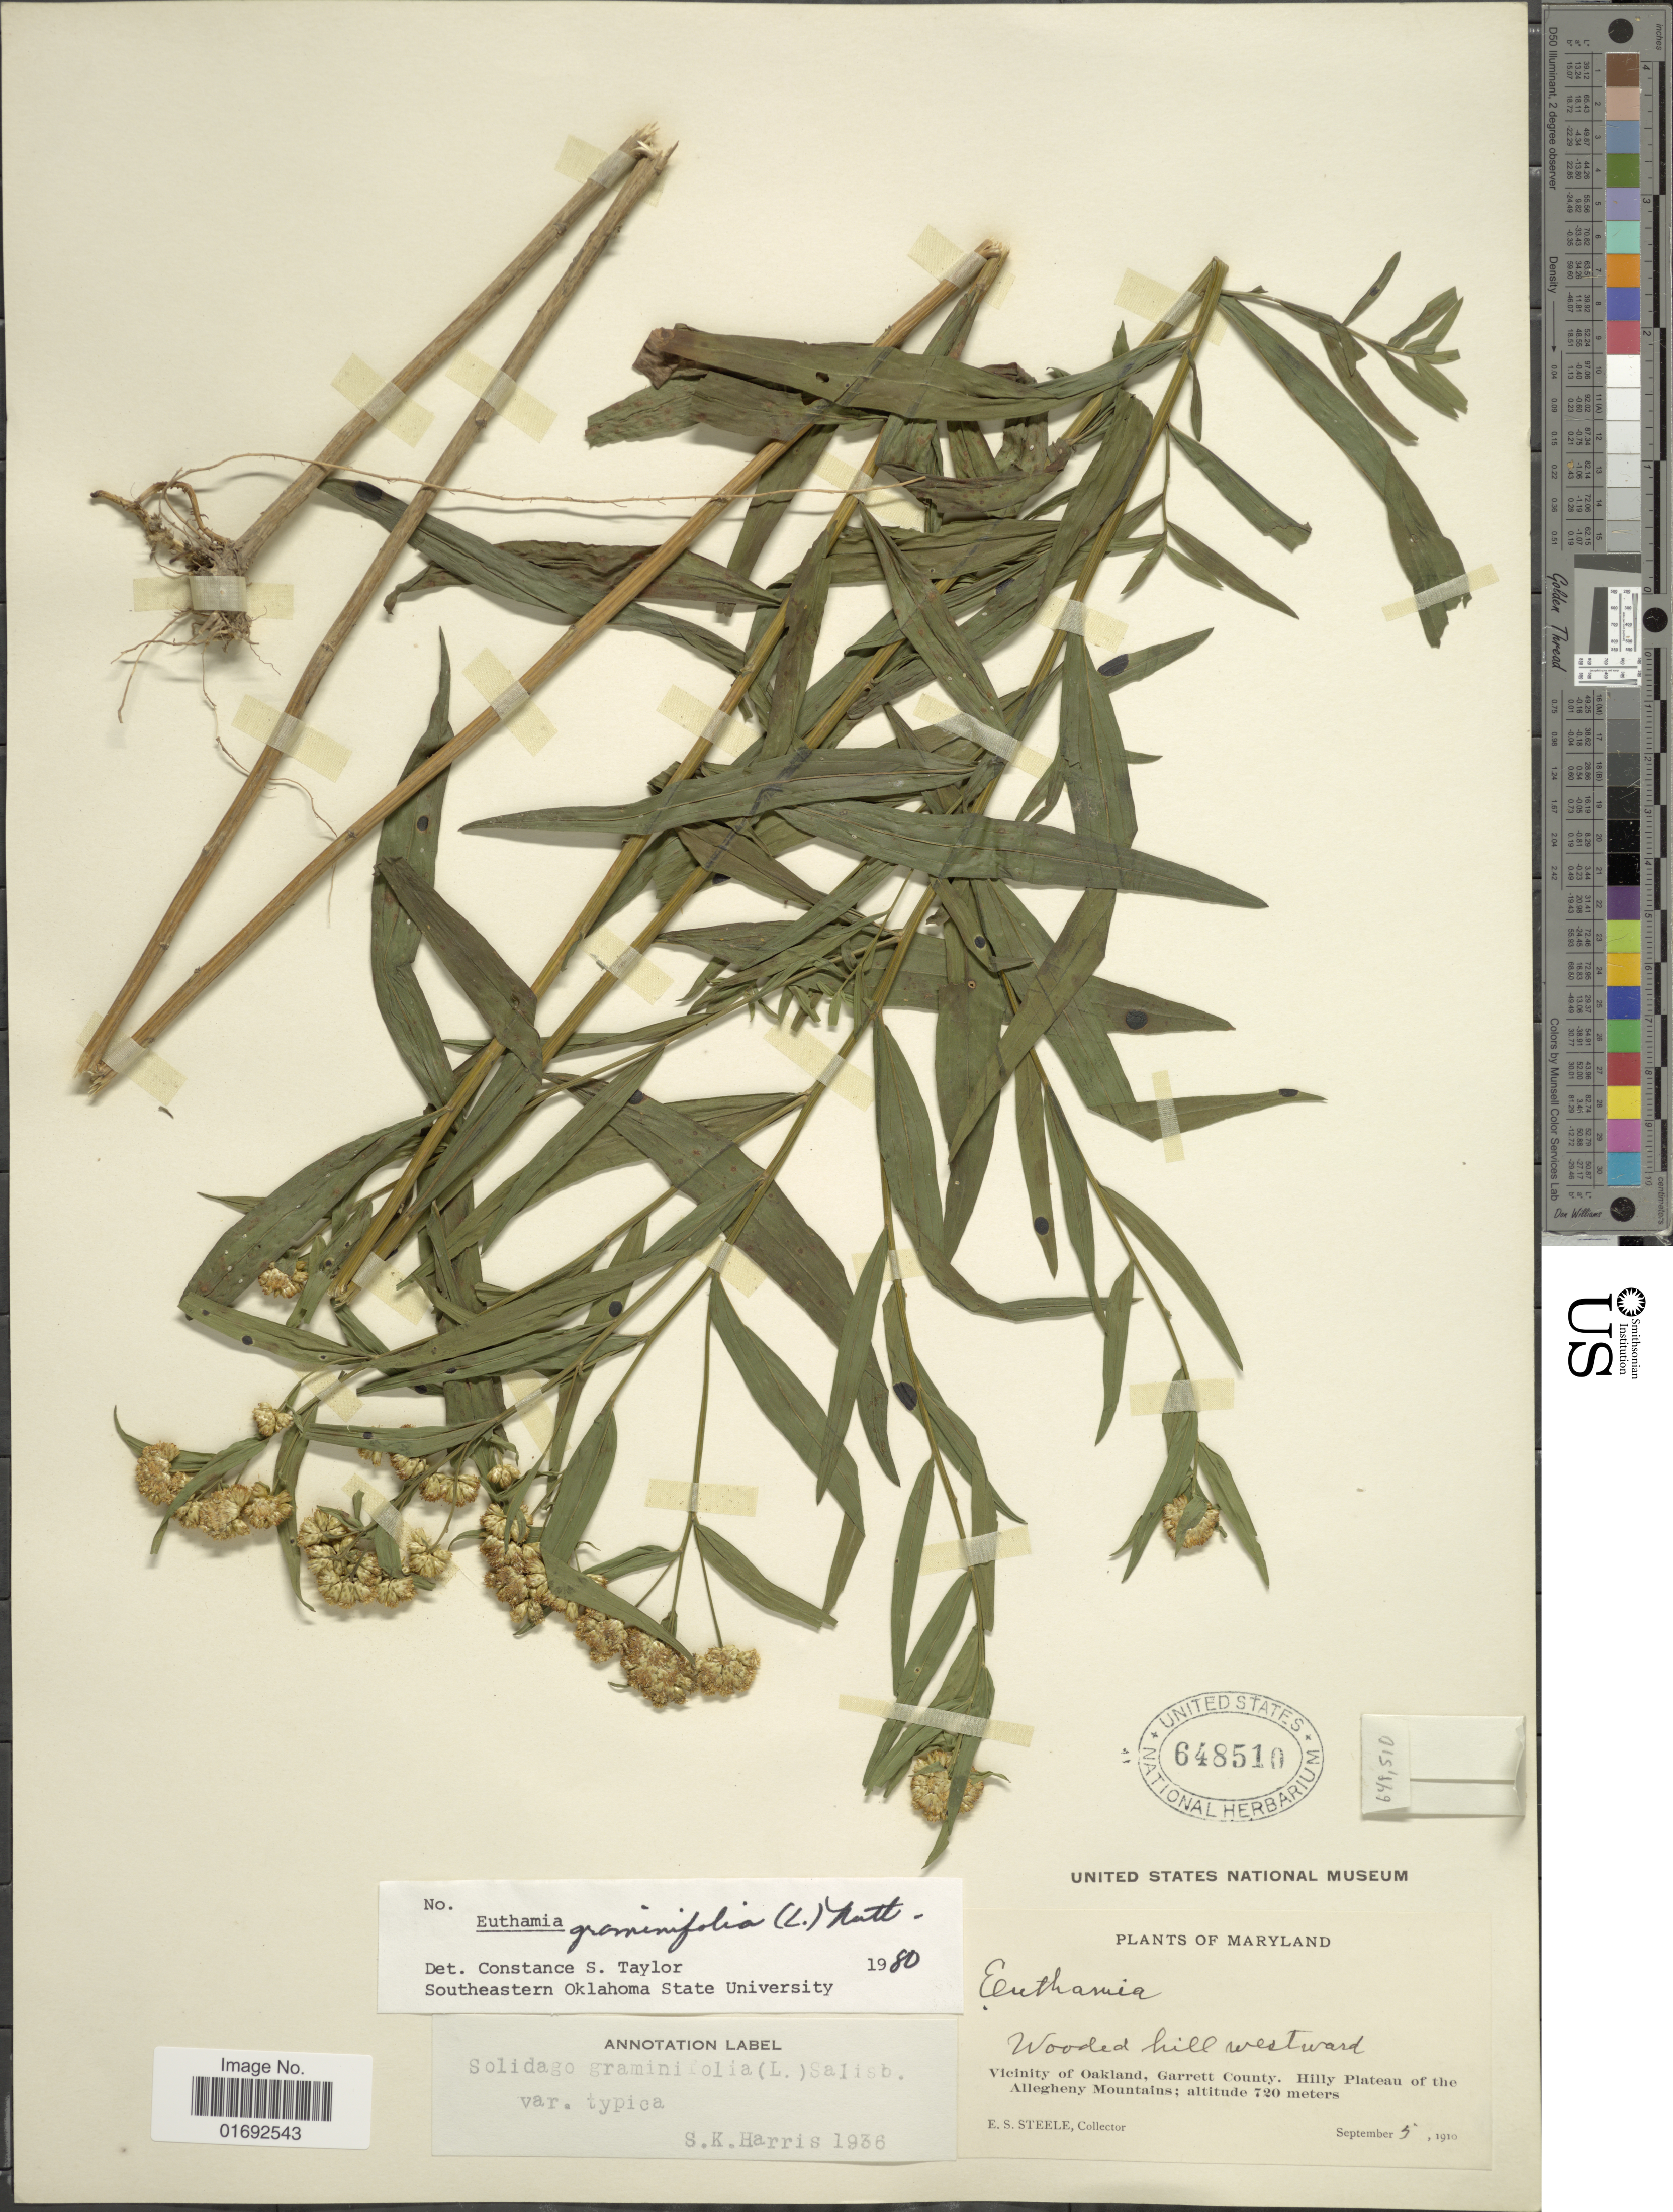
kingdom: Plantae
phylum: Tracheophyta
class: Magnoliopsida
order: Asterales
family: Asteraceae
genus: Euthamia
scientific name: Euthamia graminifolia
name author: (L.) Nutt.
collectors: E. Steele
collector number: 641510*?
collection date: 1910-09-05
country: United States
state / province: Maryland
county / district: Garrett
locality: Vicinity of Oakland, Garrett County, Hilly Plateau of the Allegheny Mountains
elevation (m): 720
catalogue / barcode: US 648510